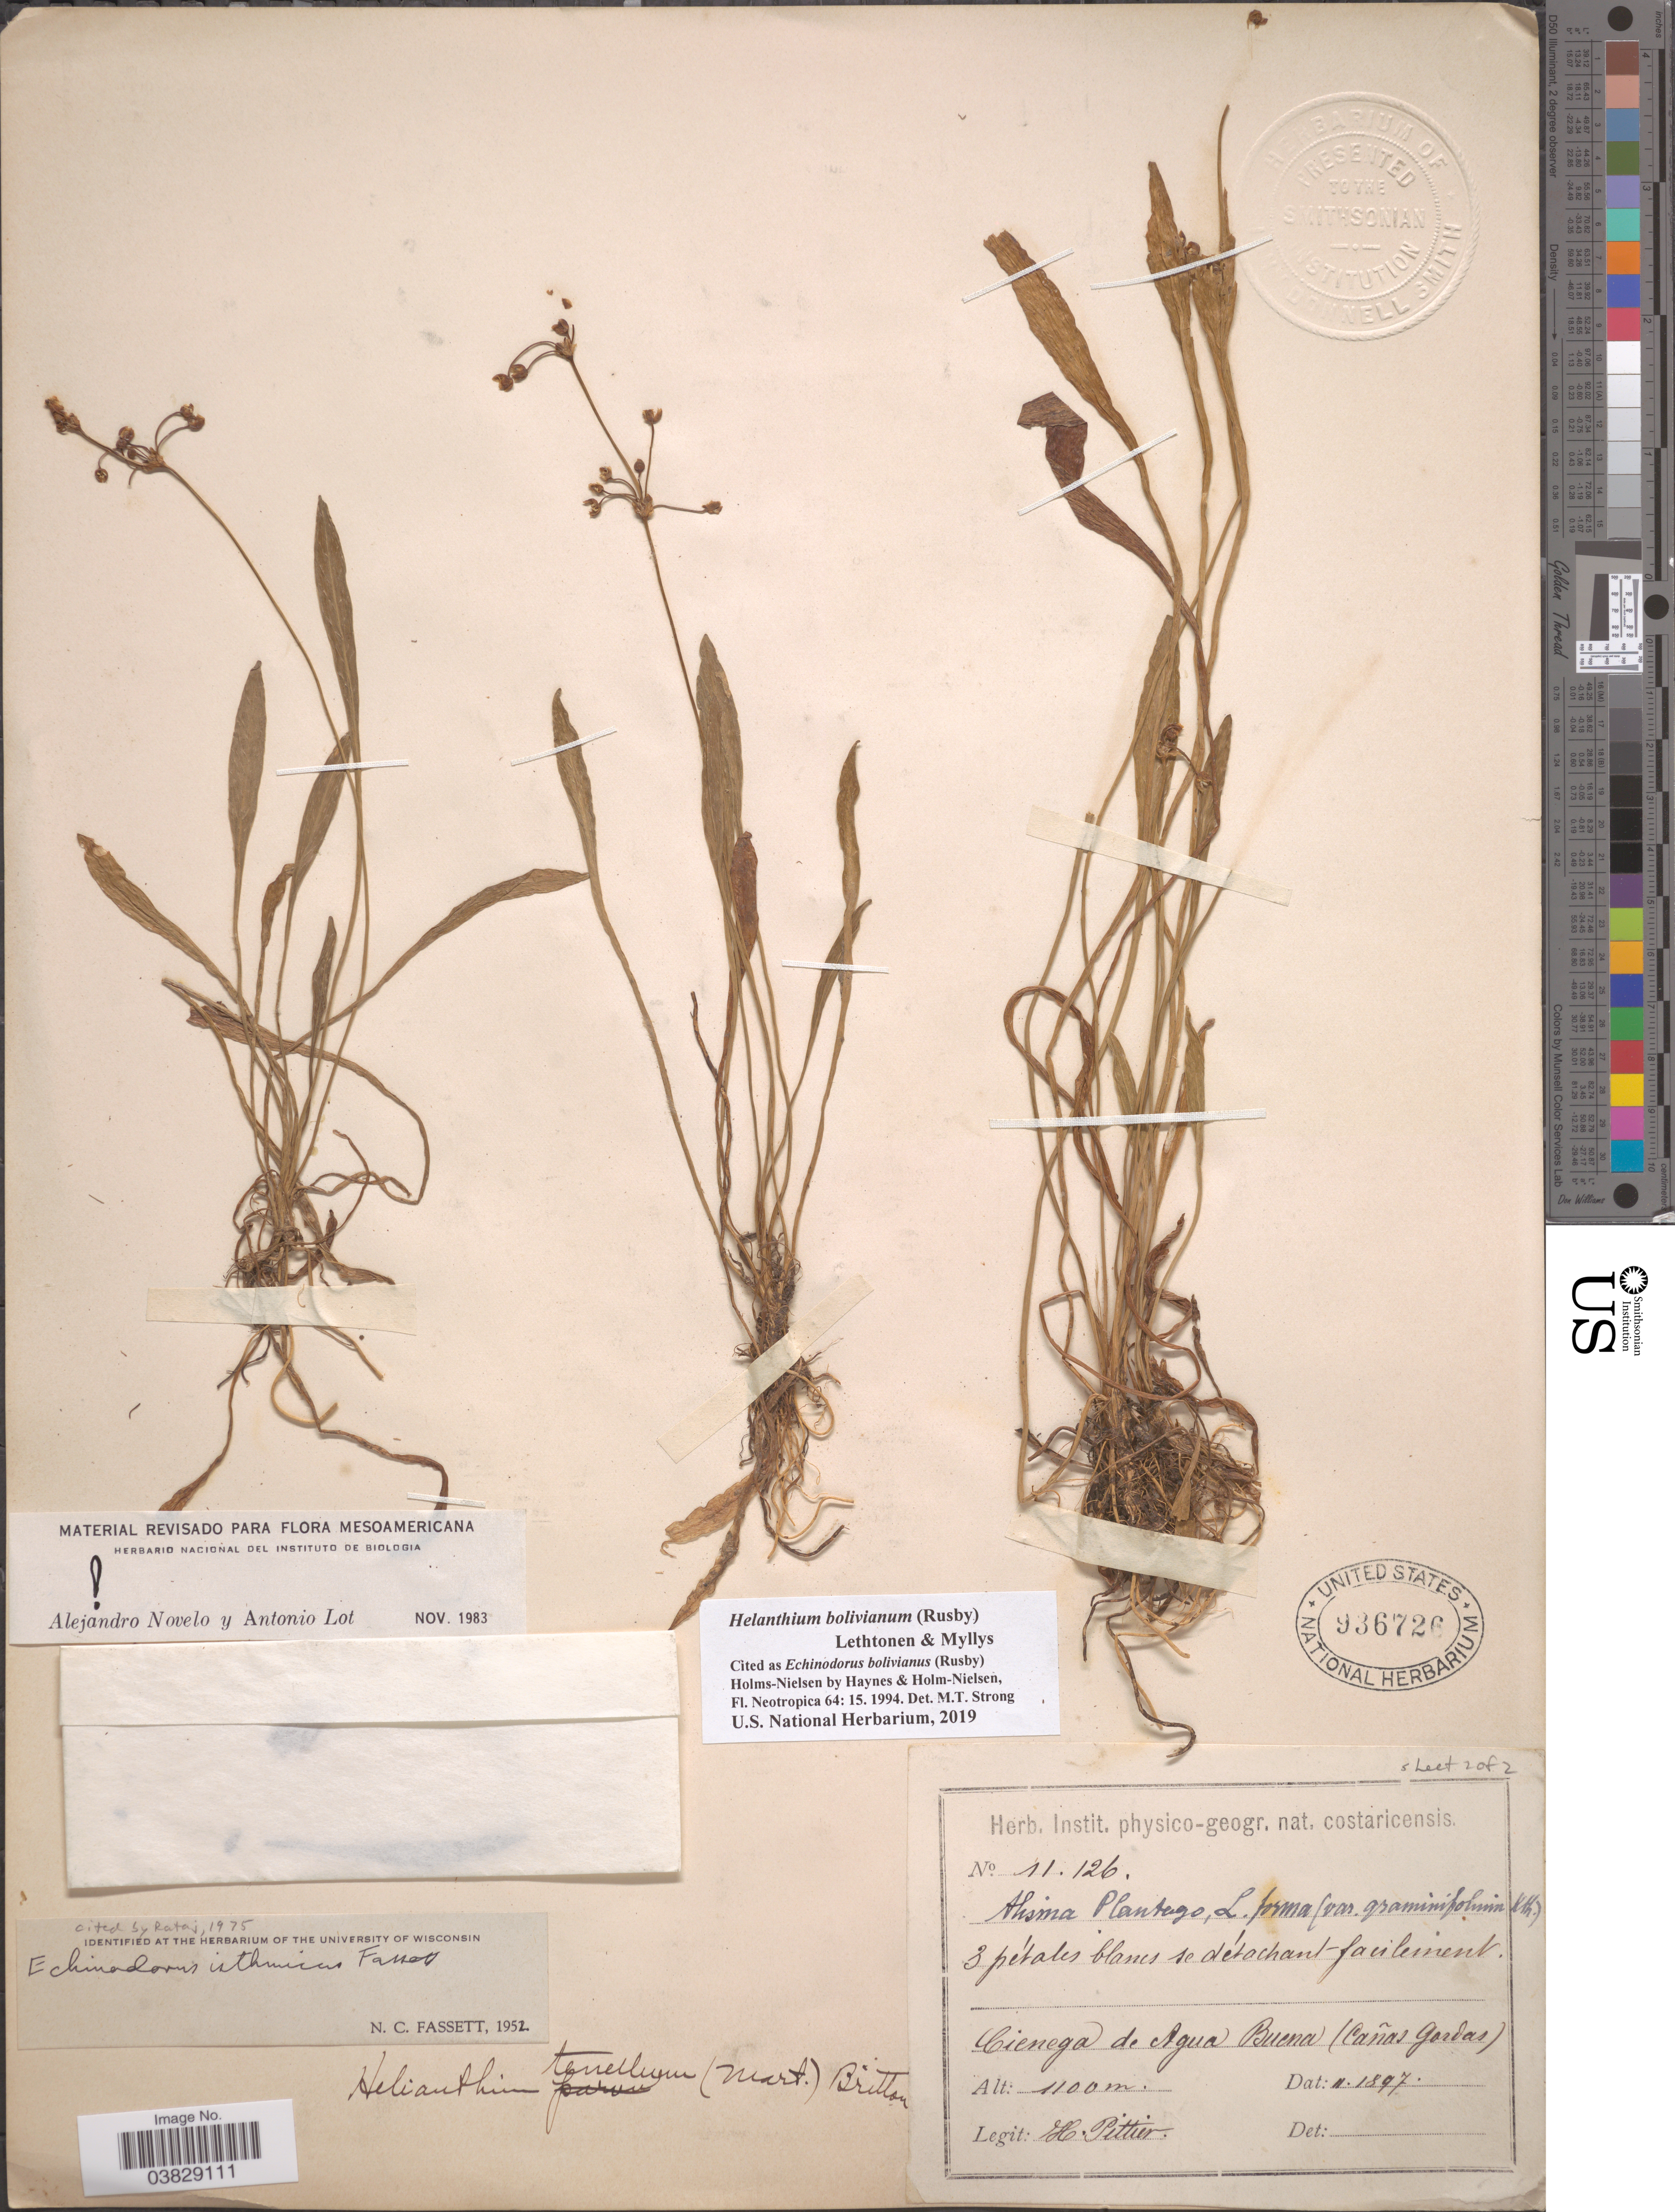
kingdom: Plantae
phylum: Tracheophyta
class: Liliopsida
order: Alismatales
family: Alismataceae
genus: Helanthium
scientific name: Helanthium bolivianum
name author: (Rusby) Lehtonen & Myllys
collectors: H. F. Pittier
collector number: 11126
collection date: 1897-02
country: Costa Rica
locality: Cienega de Agua Buena (Cañas Gordas).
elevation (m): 1100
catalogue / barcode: US 936726